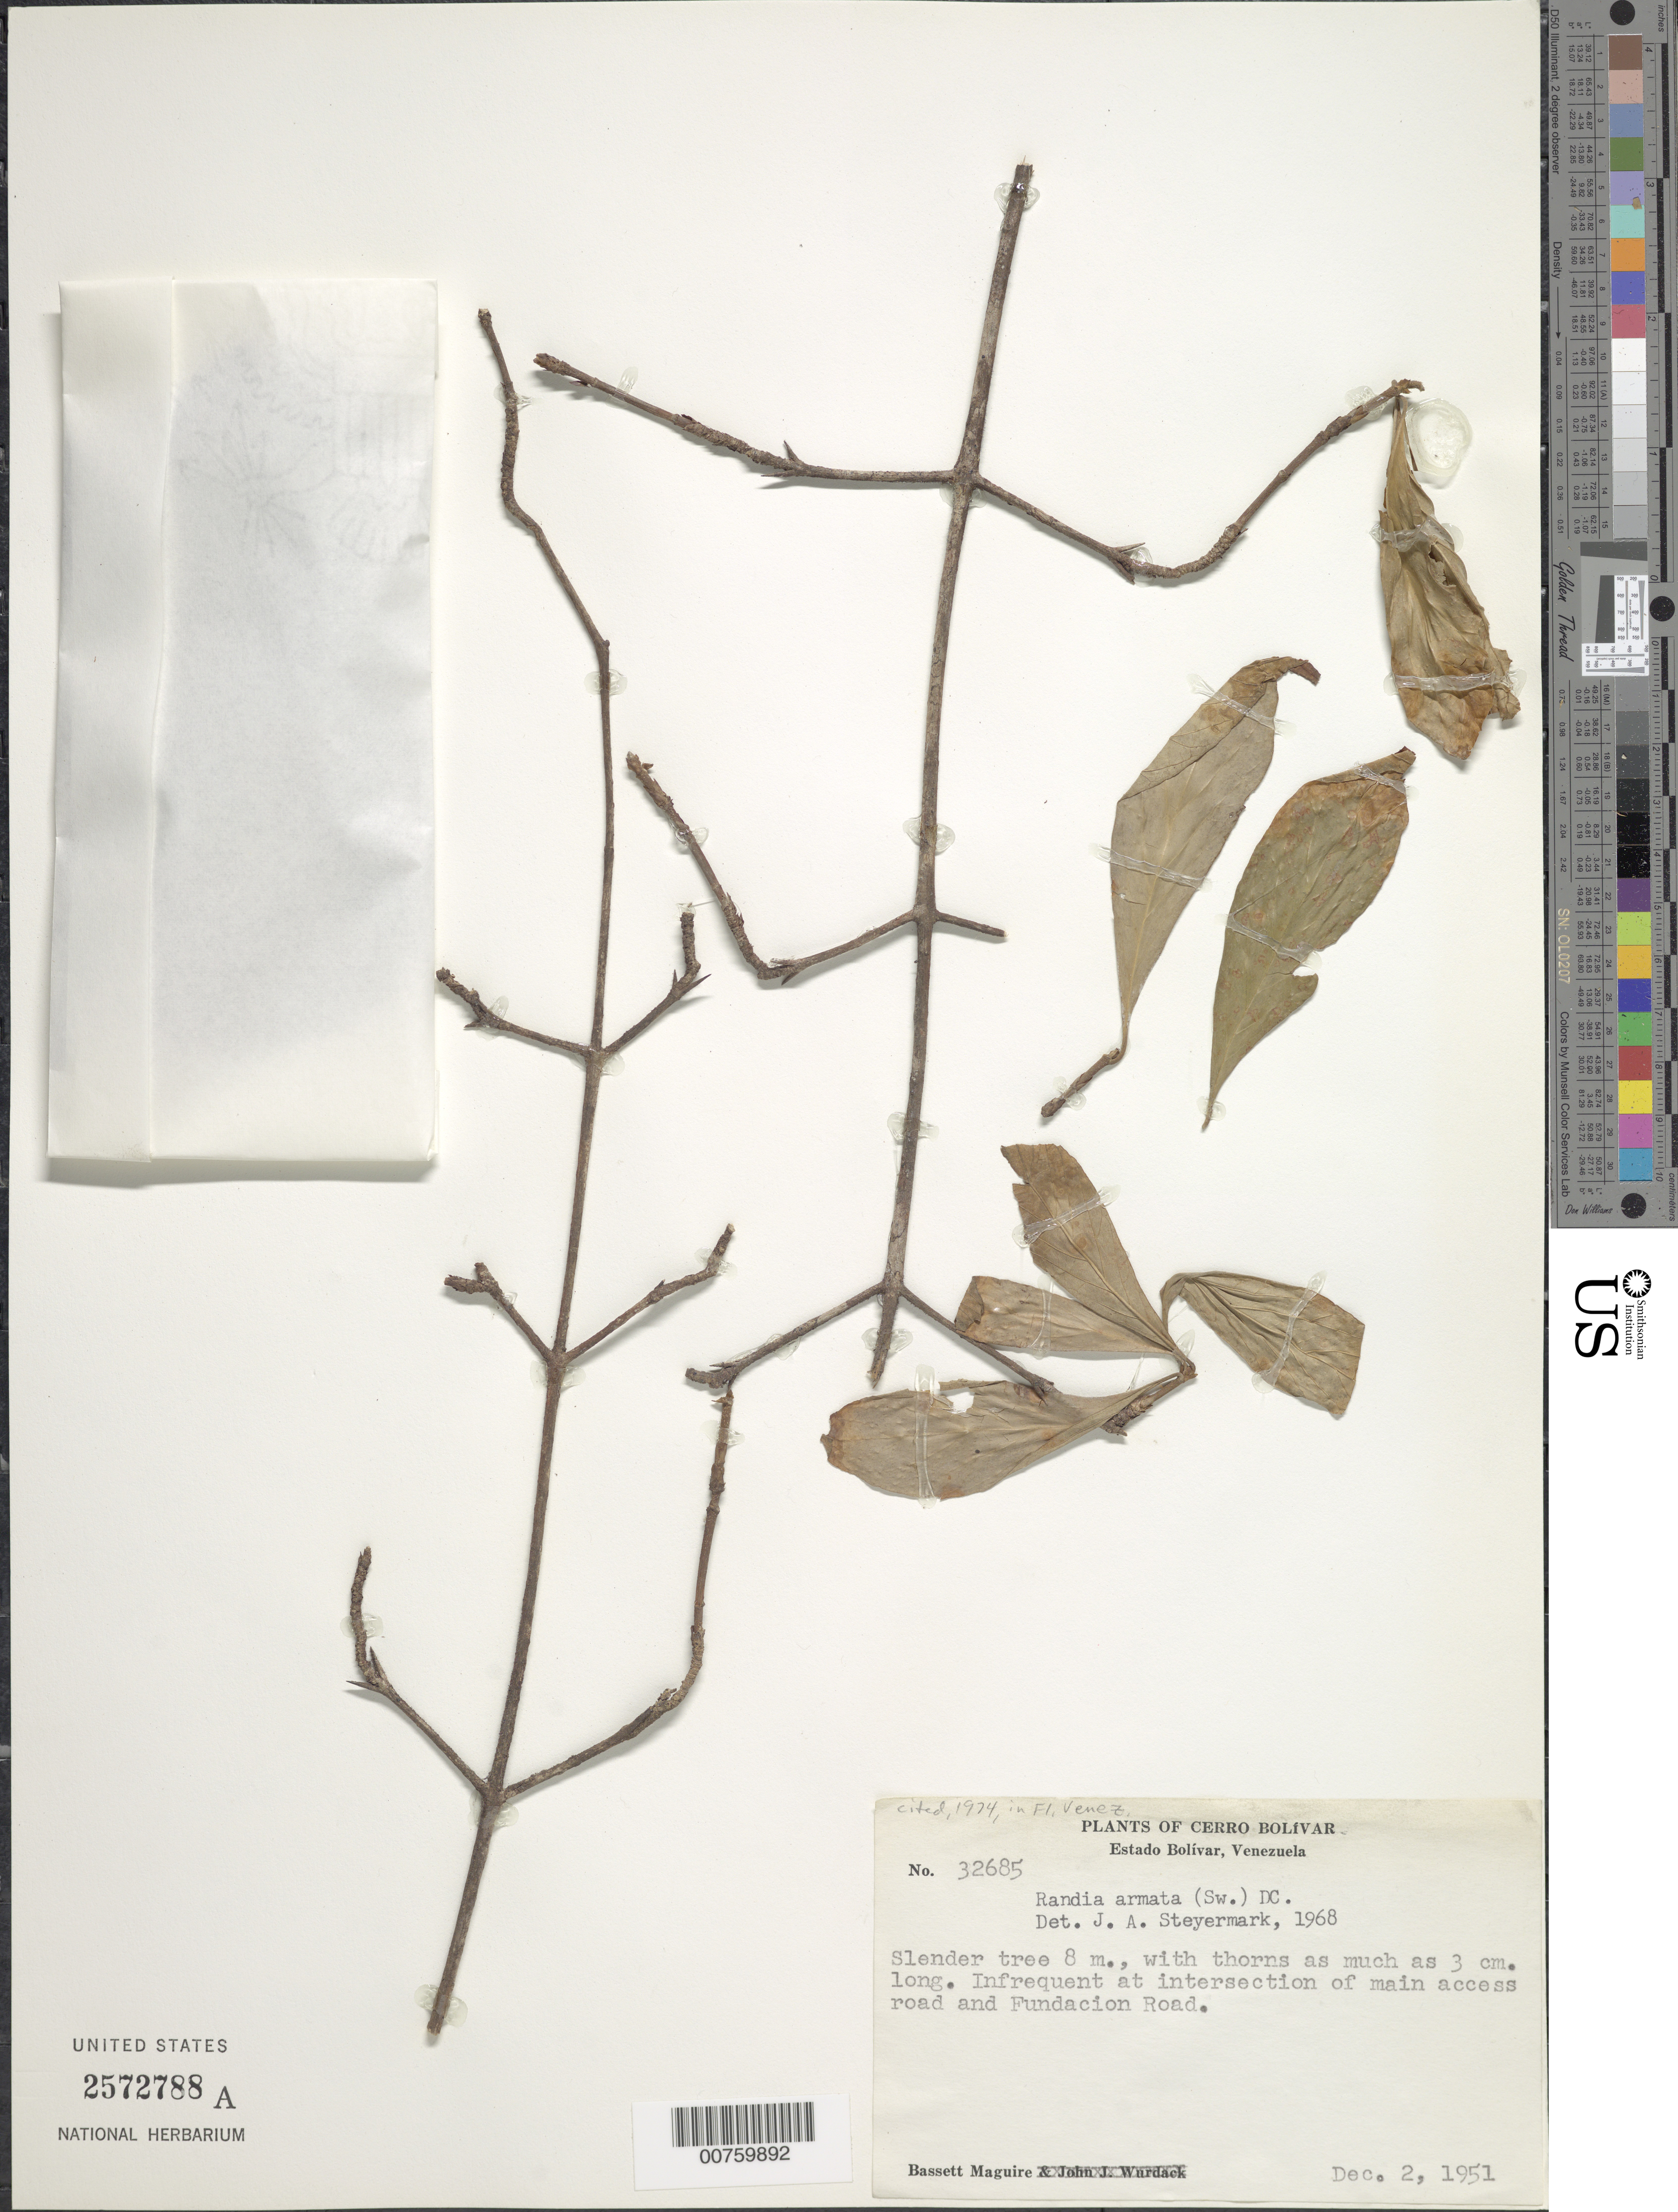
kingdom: Plantae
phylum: Tracheophyta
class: Magnoliopsida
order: Gentianales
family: Rubiaceae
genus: Randia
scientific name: Randia armata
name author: (Sw.) DC.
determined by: Steyermark, Julian A., (VEN)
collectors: B. Maguire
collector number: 32685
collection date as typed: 2-Dec-51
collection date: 1951-12-02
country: Venezuela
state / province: Bolívar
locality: Cerro Bolívar, Fundacion Road, intersection with main access road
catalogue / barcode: US 2572788A